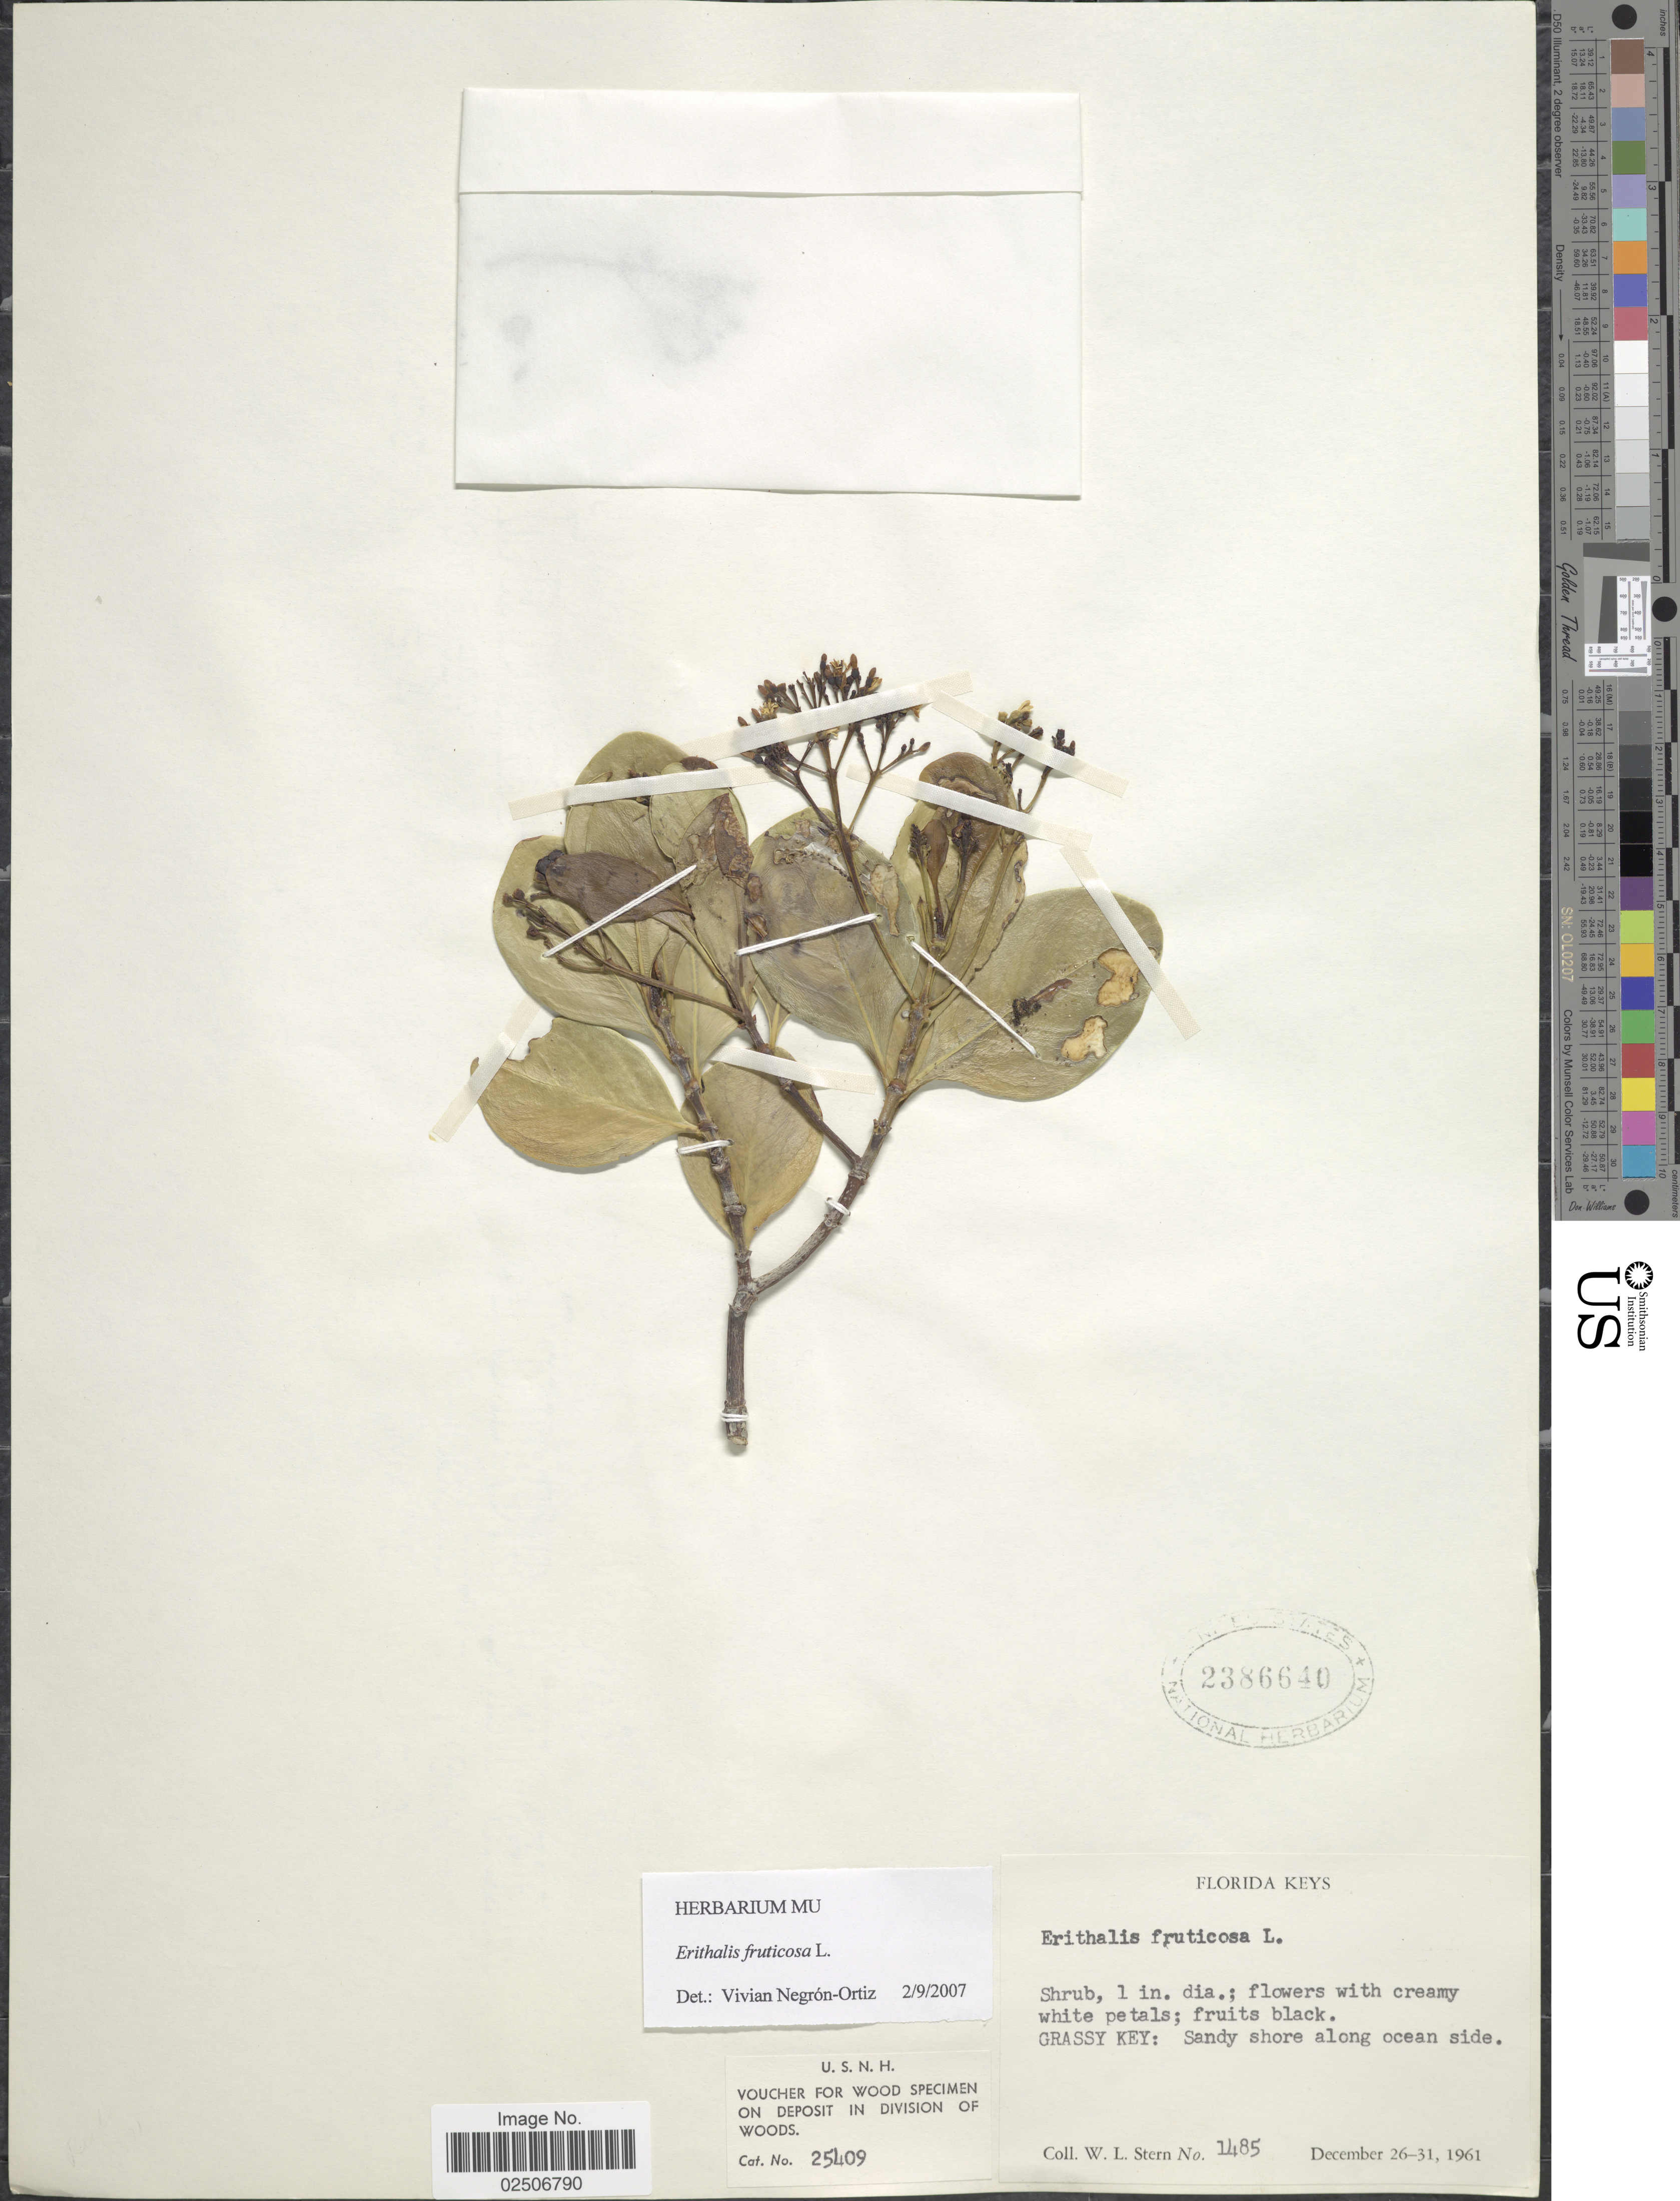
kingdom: Plantae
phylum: Tracheophyta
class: Magnoliopsida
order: Gentianales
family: Rubiaceae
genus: Erithalis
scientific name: Erithalis fruticosa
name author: L.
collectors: W. L. Stern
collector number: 1485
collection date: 1961-12-26/1961-12-31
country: United States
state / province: Florida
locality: Florida Keys, Grass Key: sandy shore along ocean side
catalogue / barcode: US 2386640